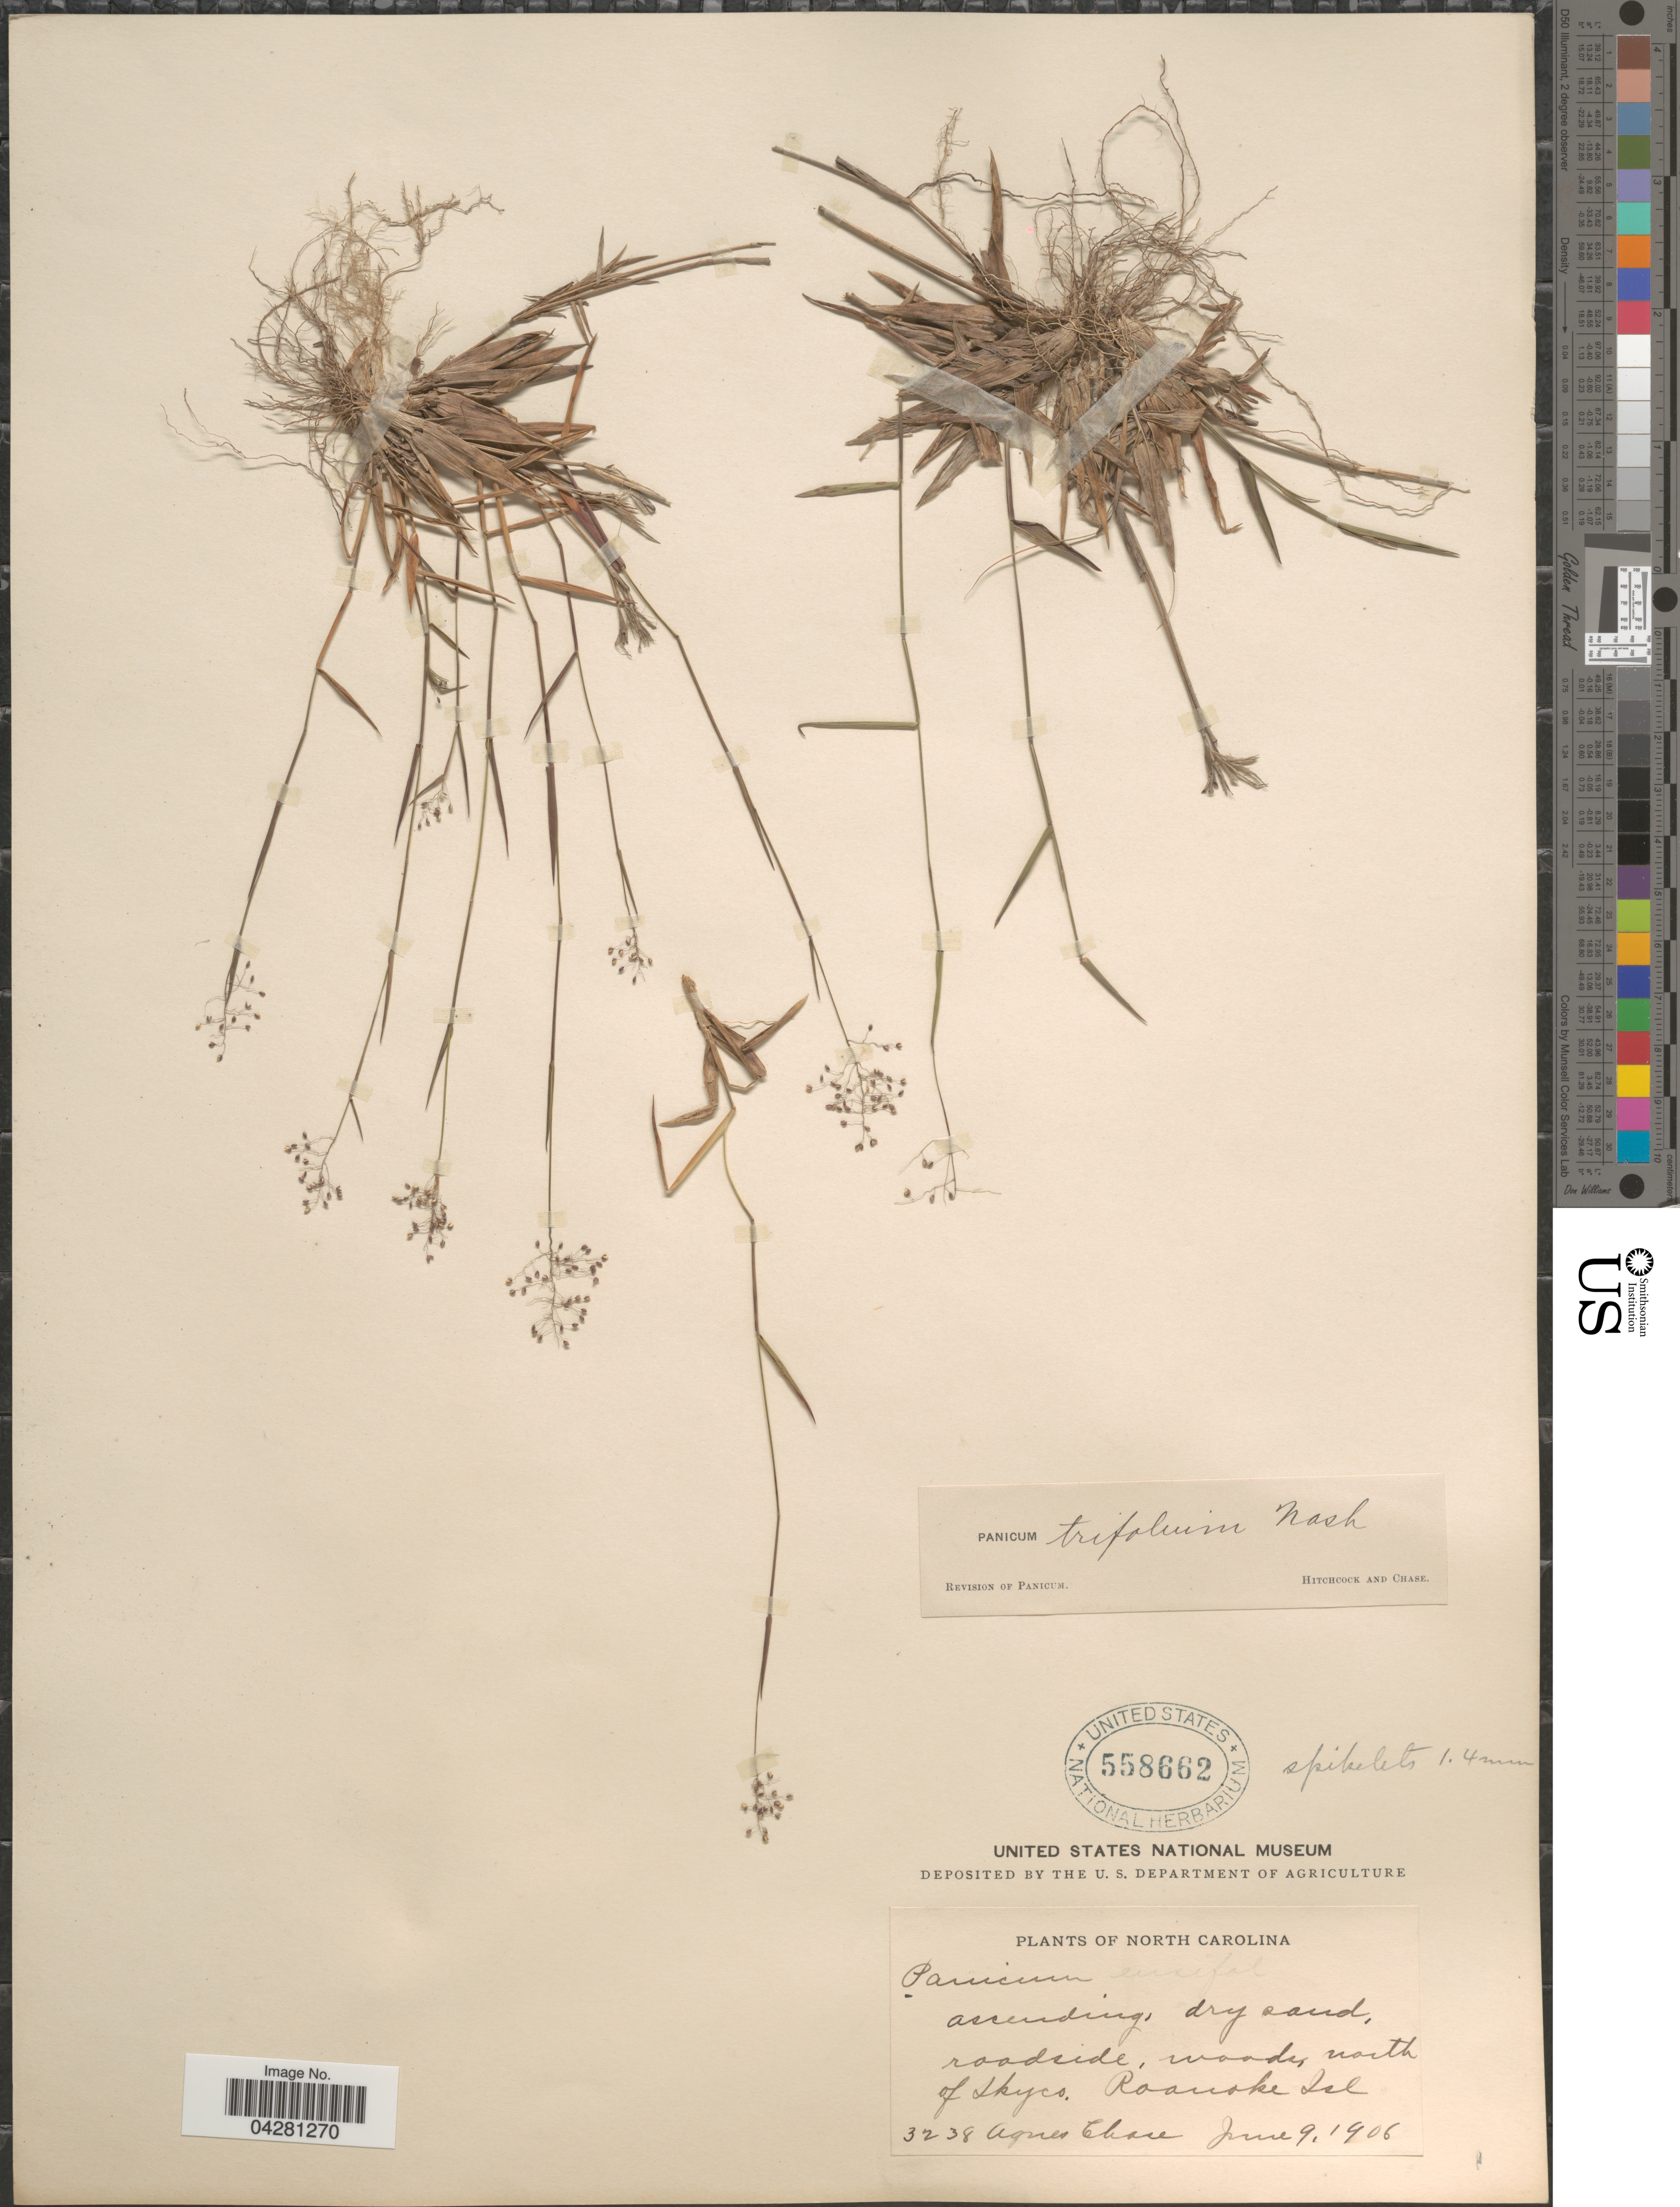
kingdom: Plantae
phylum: Tracheophyta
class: Liliopsida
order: Poales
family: Poaceae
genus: Dichanthelium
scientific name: Dichanthelium dichotomum var. unciphyllum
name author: (Trin.) Davidse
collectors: A. Chase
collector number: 3238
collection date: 1906-06-09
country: United States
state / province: North Carolina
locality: North of Skyco. Roanoke Isl.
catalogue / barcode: US 558662